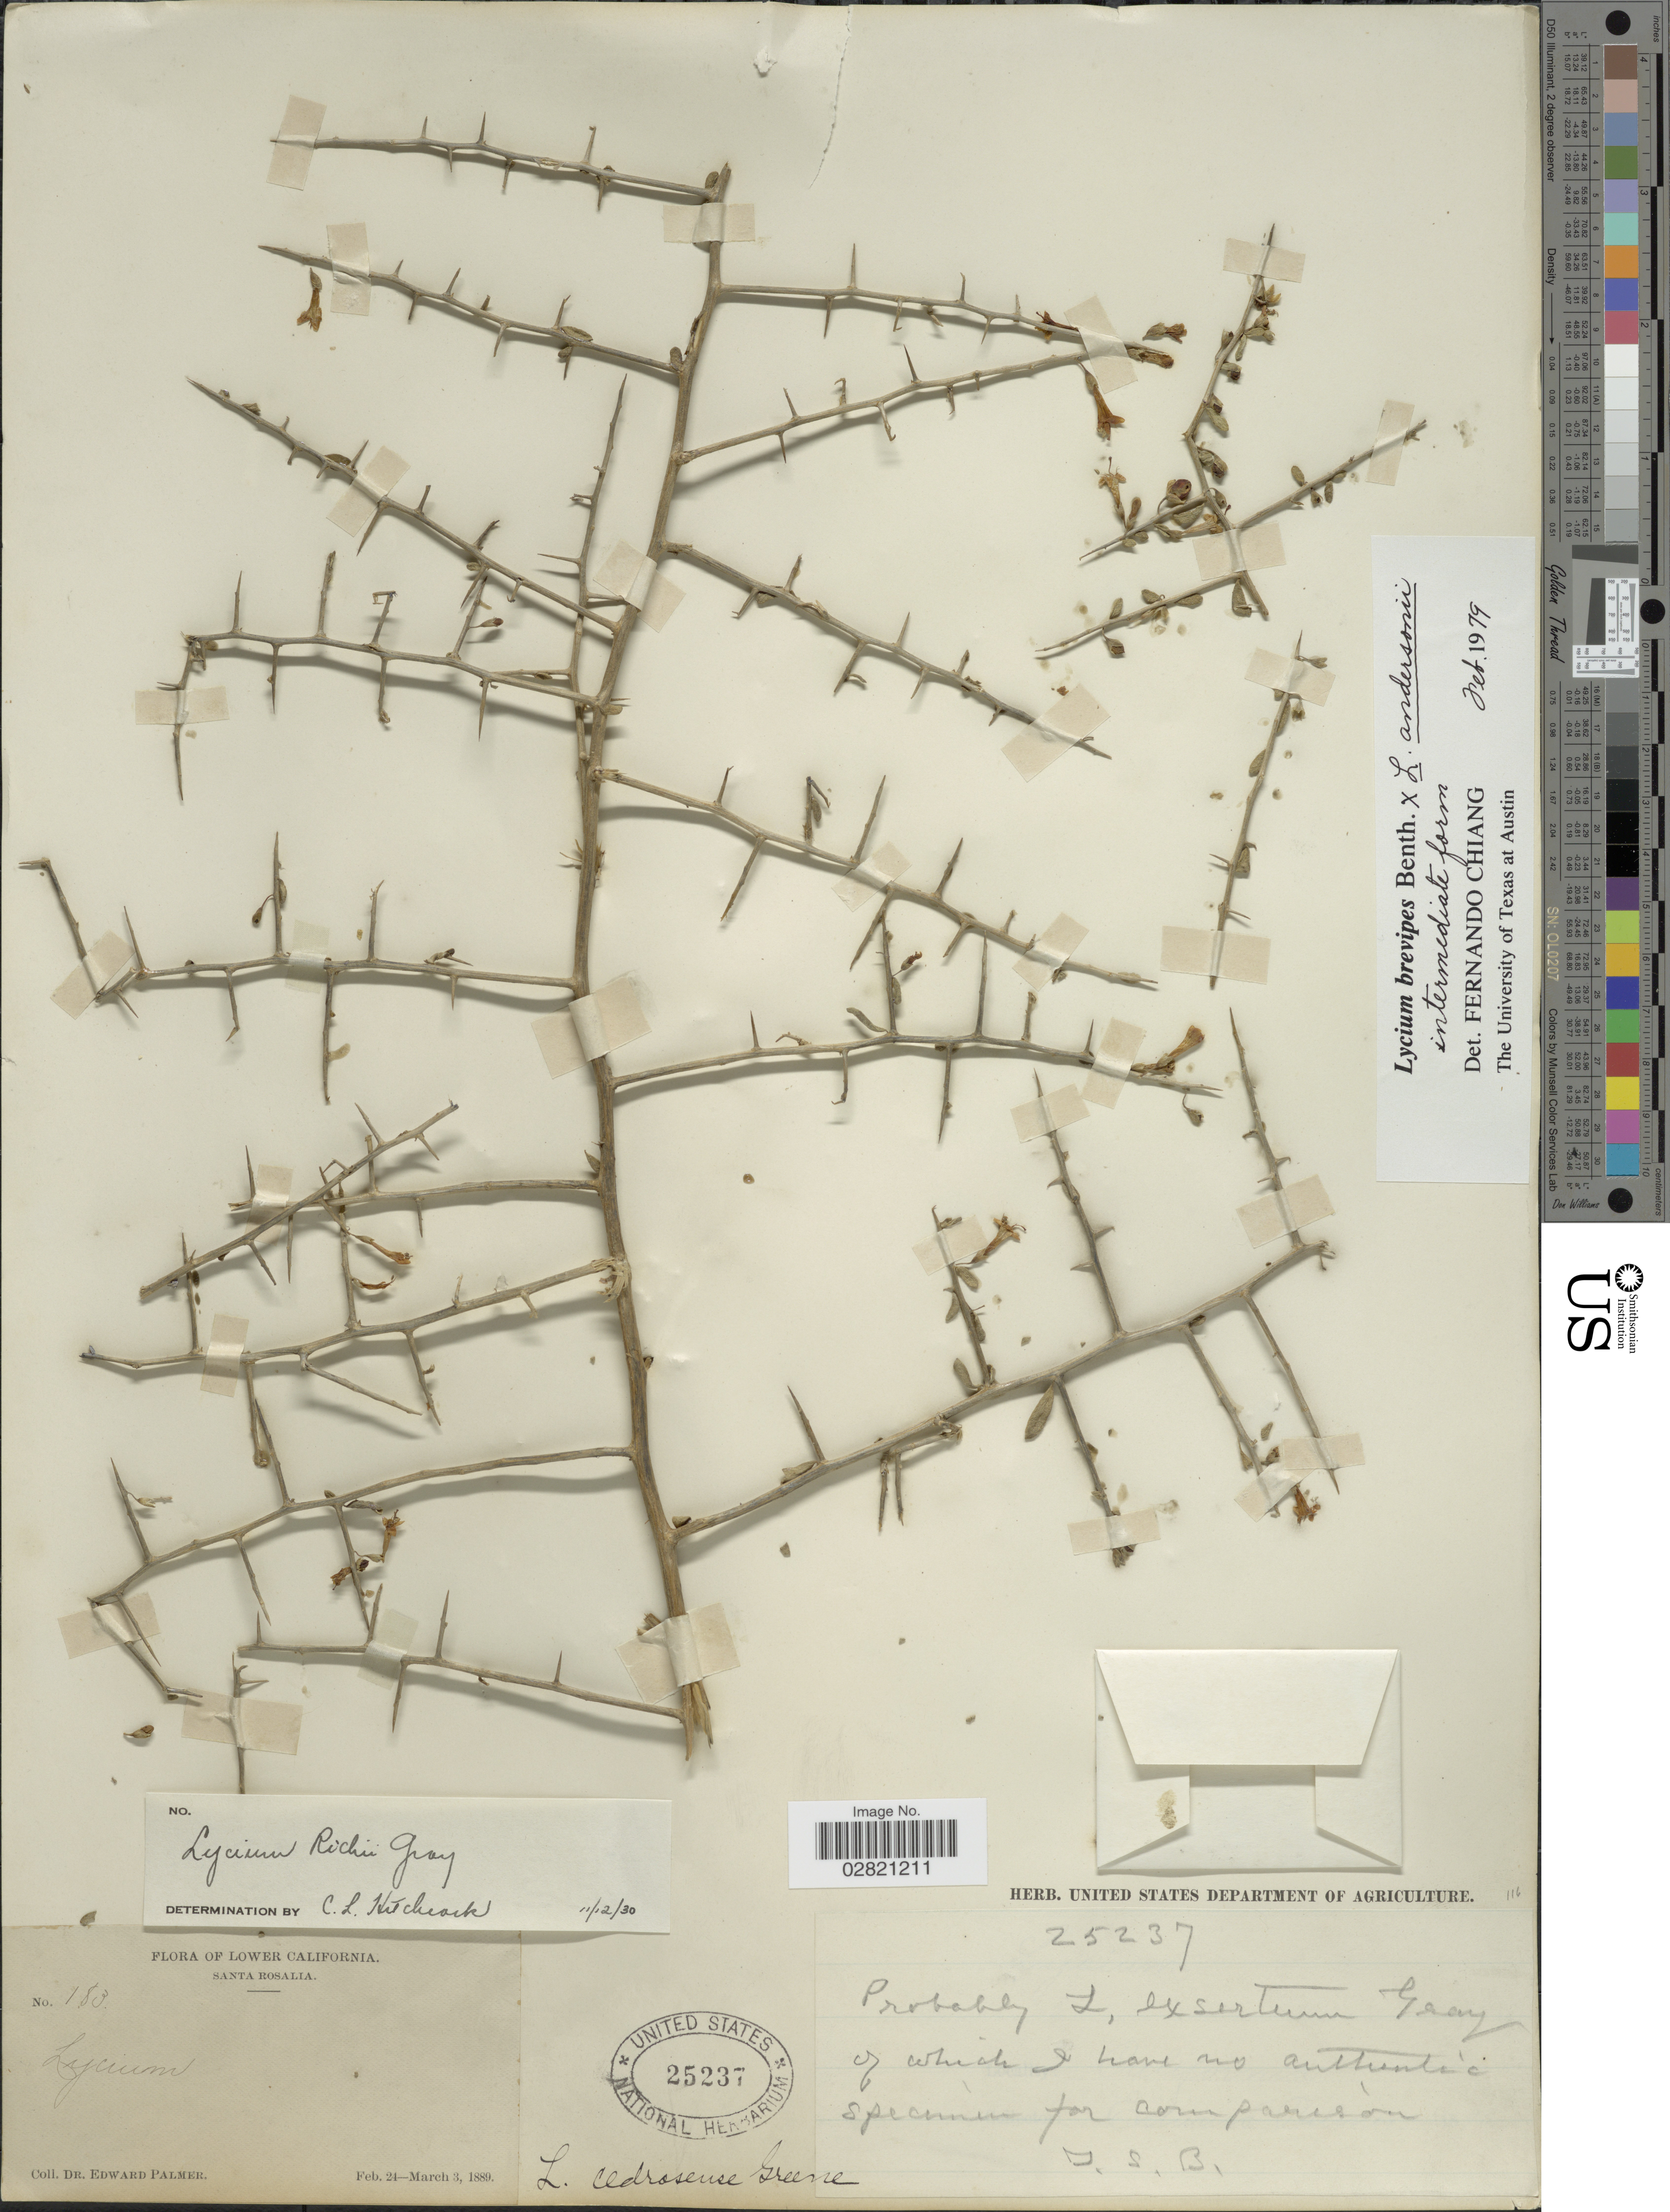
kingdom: Plantae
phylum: Tracheophyta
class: Magnoliopsida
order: Solanales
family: Solanaceae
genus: Lycium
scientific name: Lycium brevipes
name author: Benth.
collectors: E. Palmer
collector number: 183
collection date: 1889-02-24/1889-03-03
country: Mexico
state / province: Baja California Sur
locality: Lower California, Santa Rosalia.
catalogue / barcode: US 25237